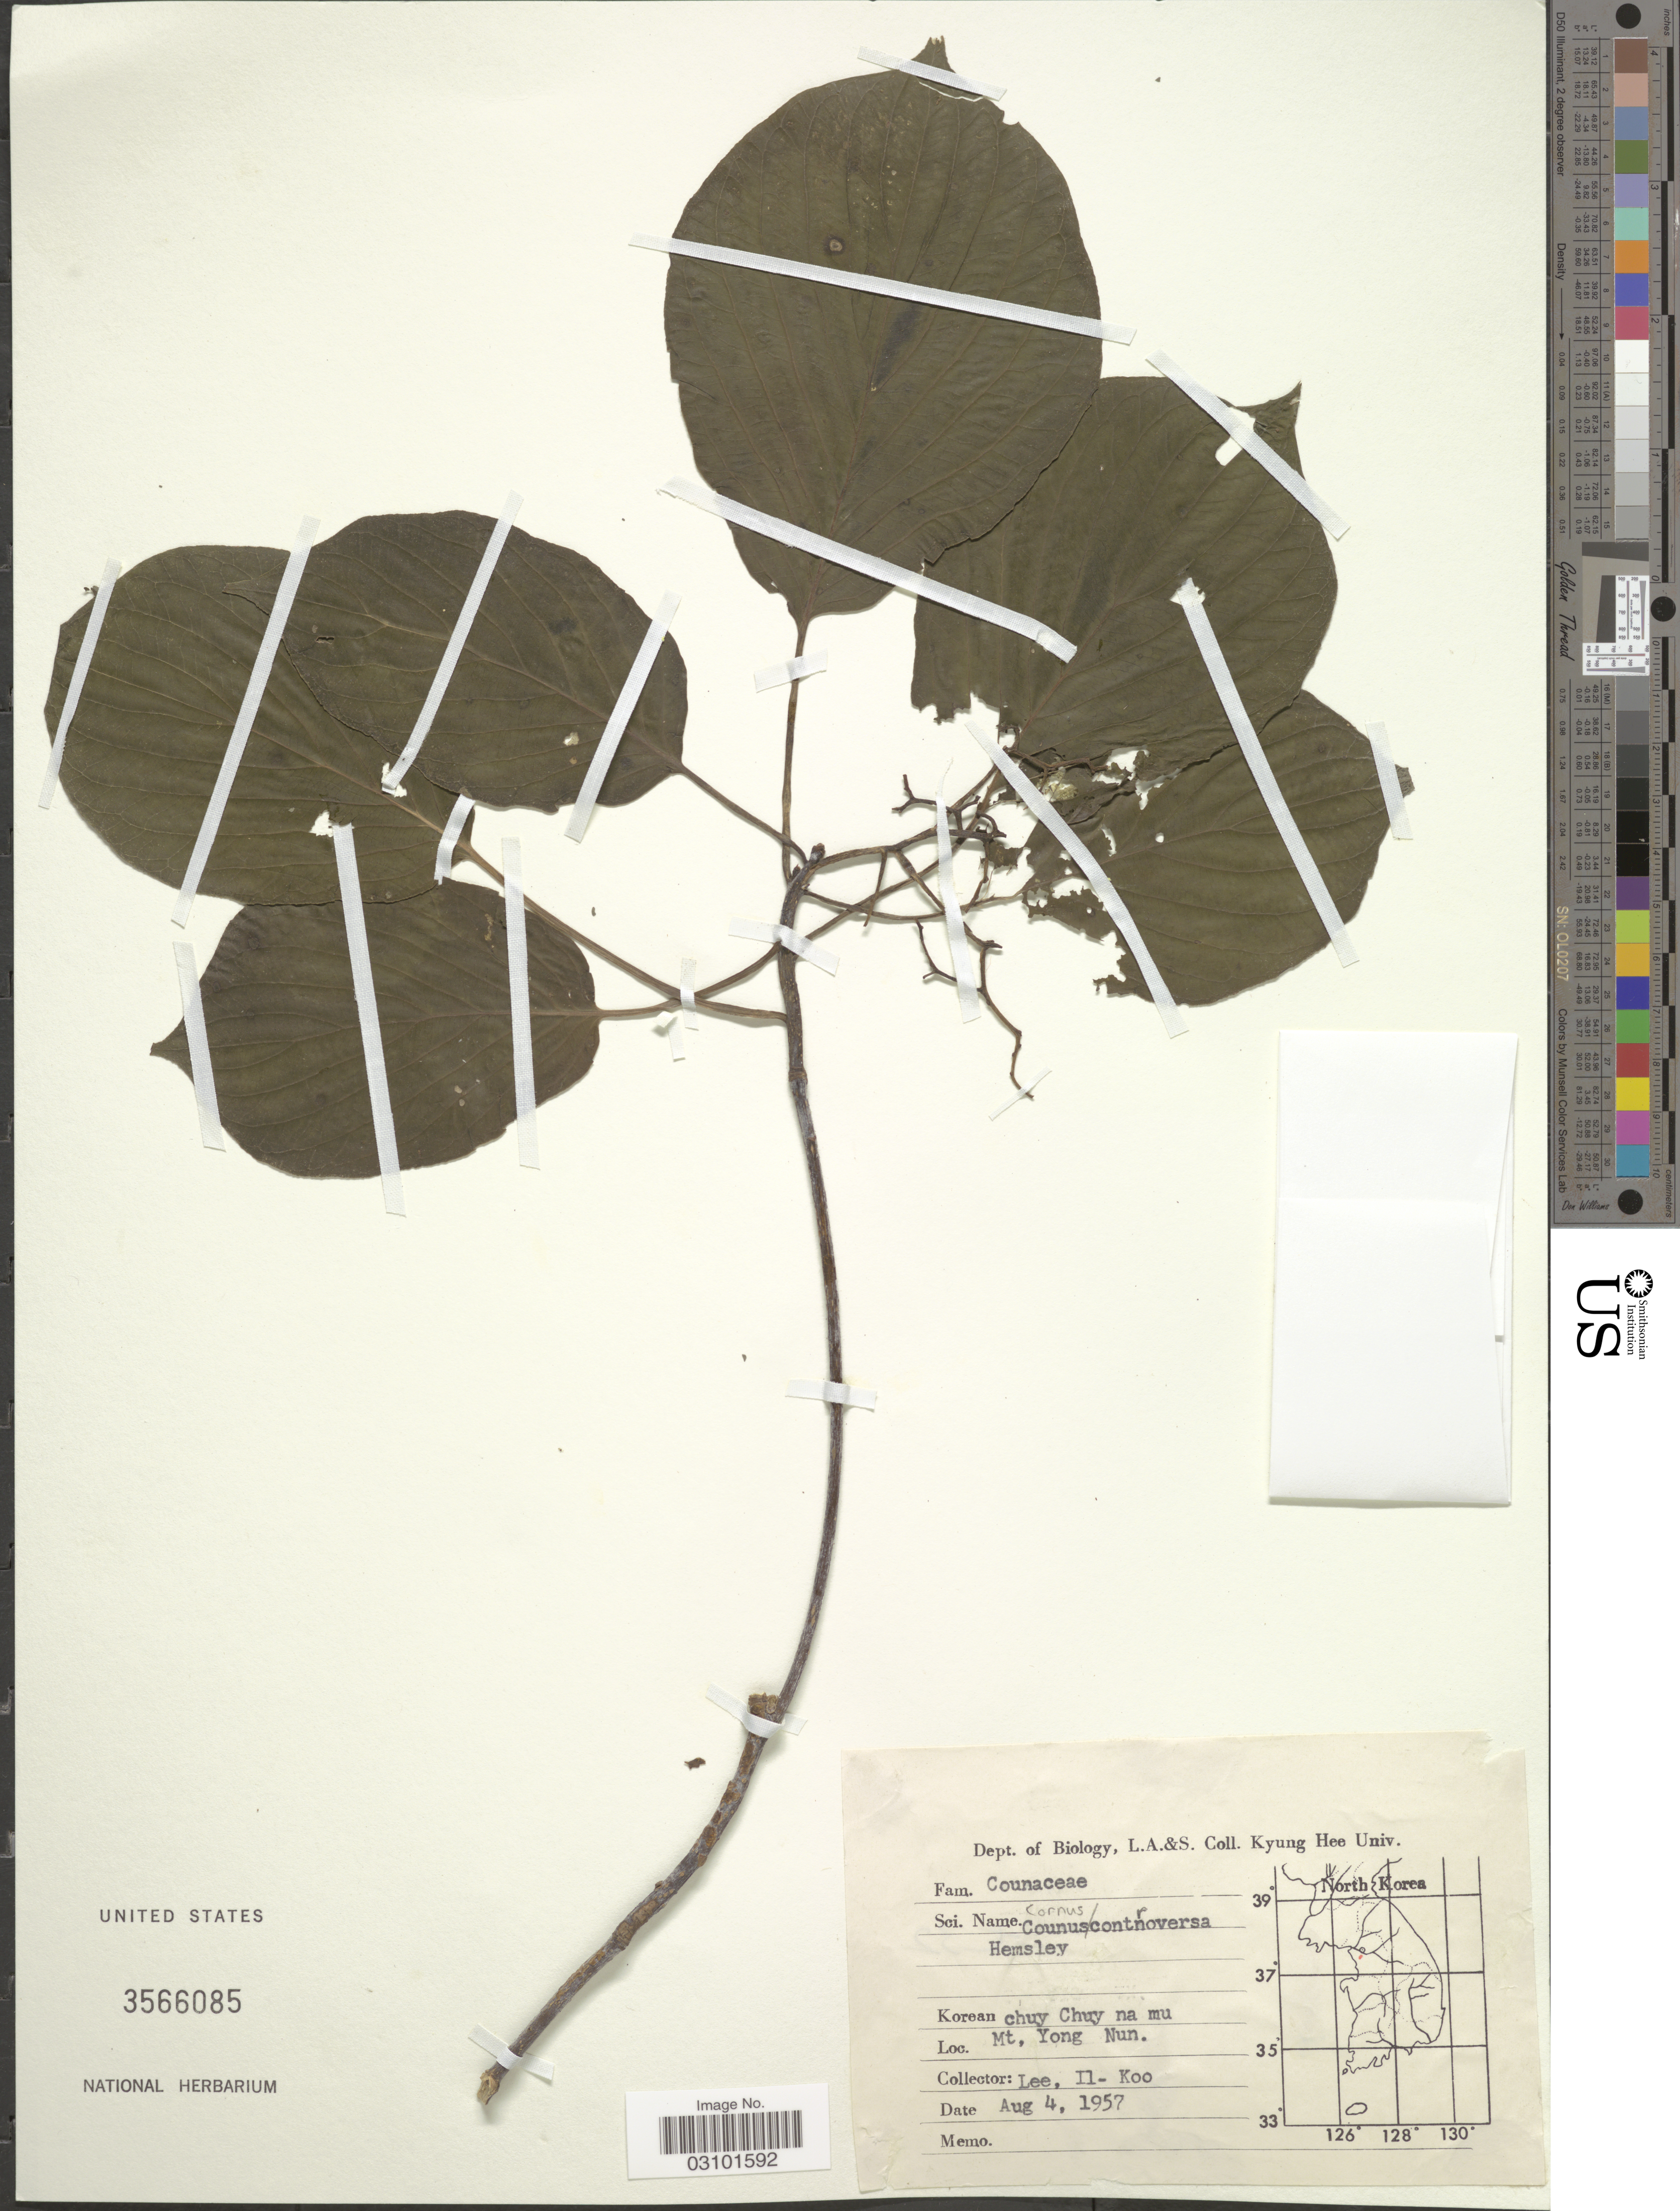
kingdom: Plantae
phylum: Tracheophyta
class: Magnoliopsida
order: Cornales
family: Cornaceae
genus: Cornus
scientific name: Cornus controversa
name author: Hemsl.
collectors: Il-Ko Lee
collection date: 1957-08-04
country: South Korea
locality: Mt, Yong Nun.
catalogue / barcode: US 3566085